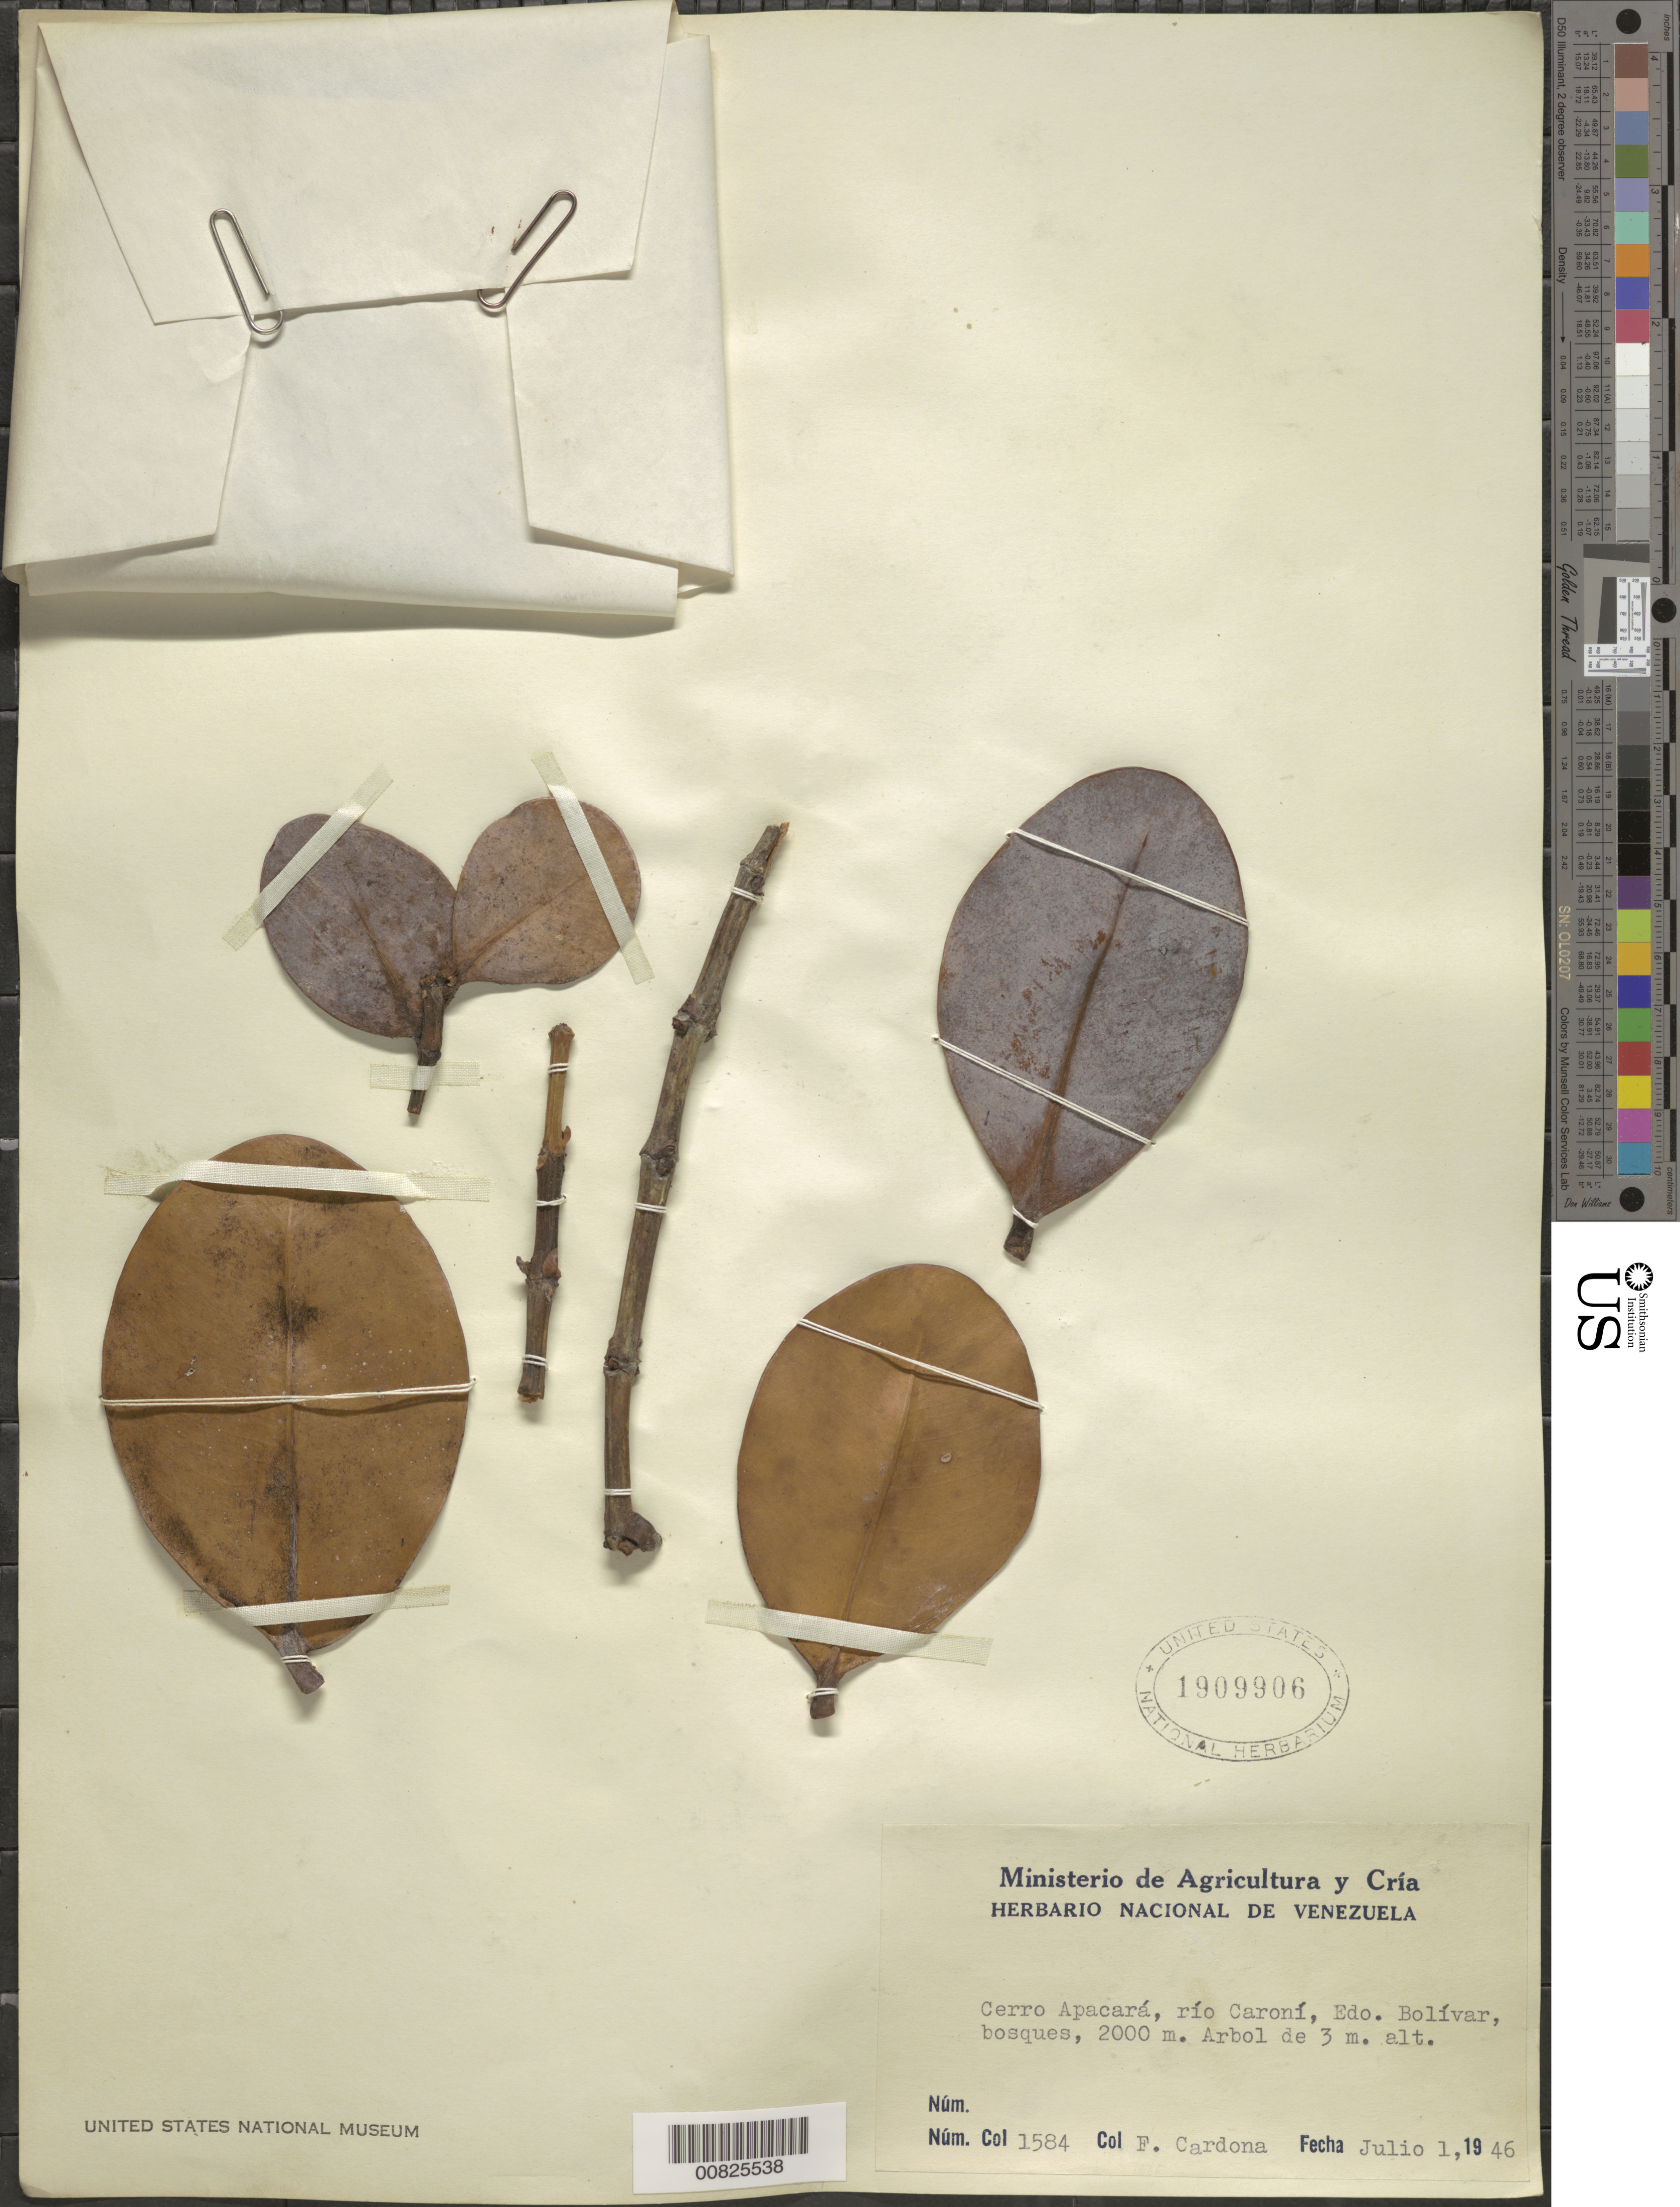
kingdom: Plantae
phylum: Tracheophyta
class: Magnoliopsida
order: Malpighiales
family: Clusiaceae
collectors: F. Cardona Puig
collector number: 1584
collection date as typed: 1-Jul-46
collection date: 1946-07-01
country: Venezuela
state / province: Bolívar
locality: Río Caroní, Cerro Apacará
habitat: Bosques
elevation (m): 2000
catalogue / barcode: US 1909906